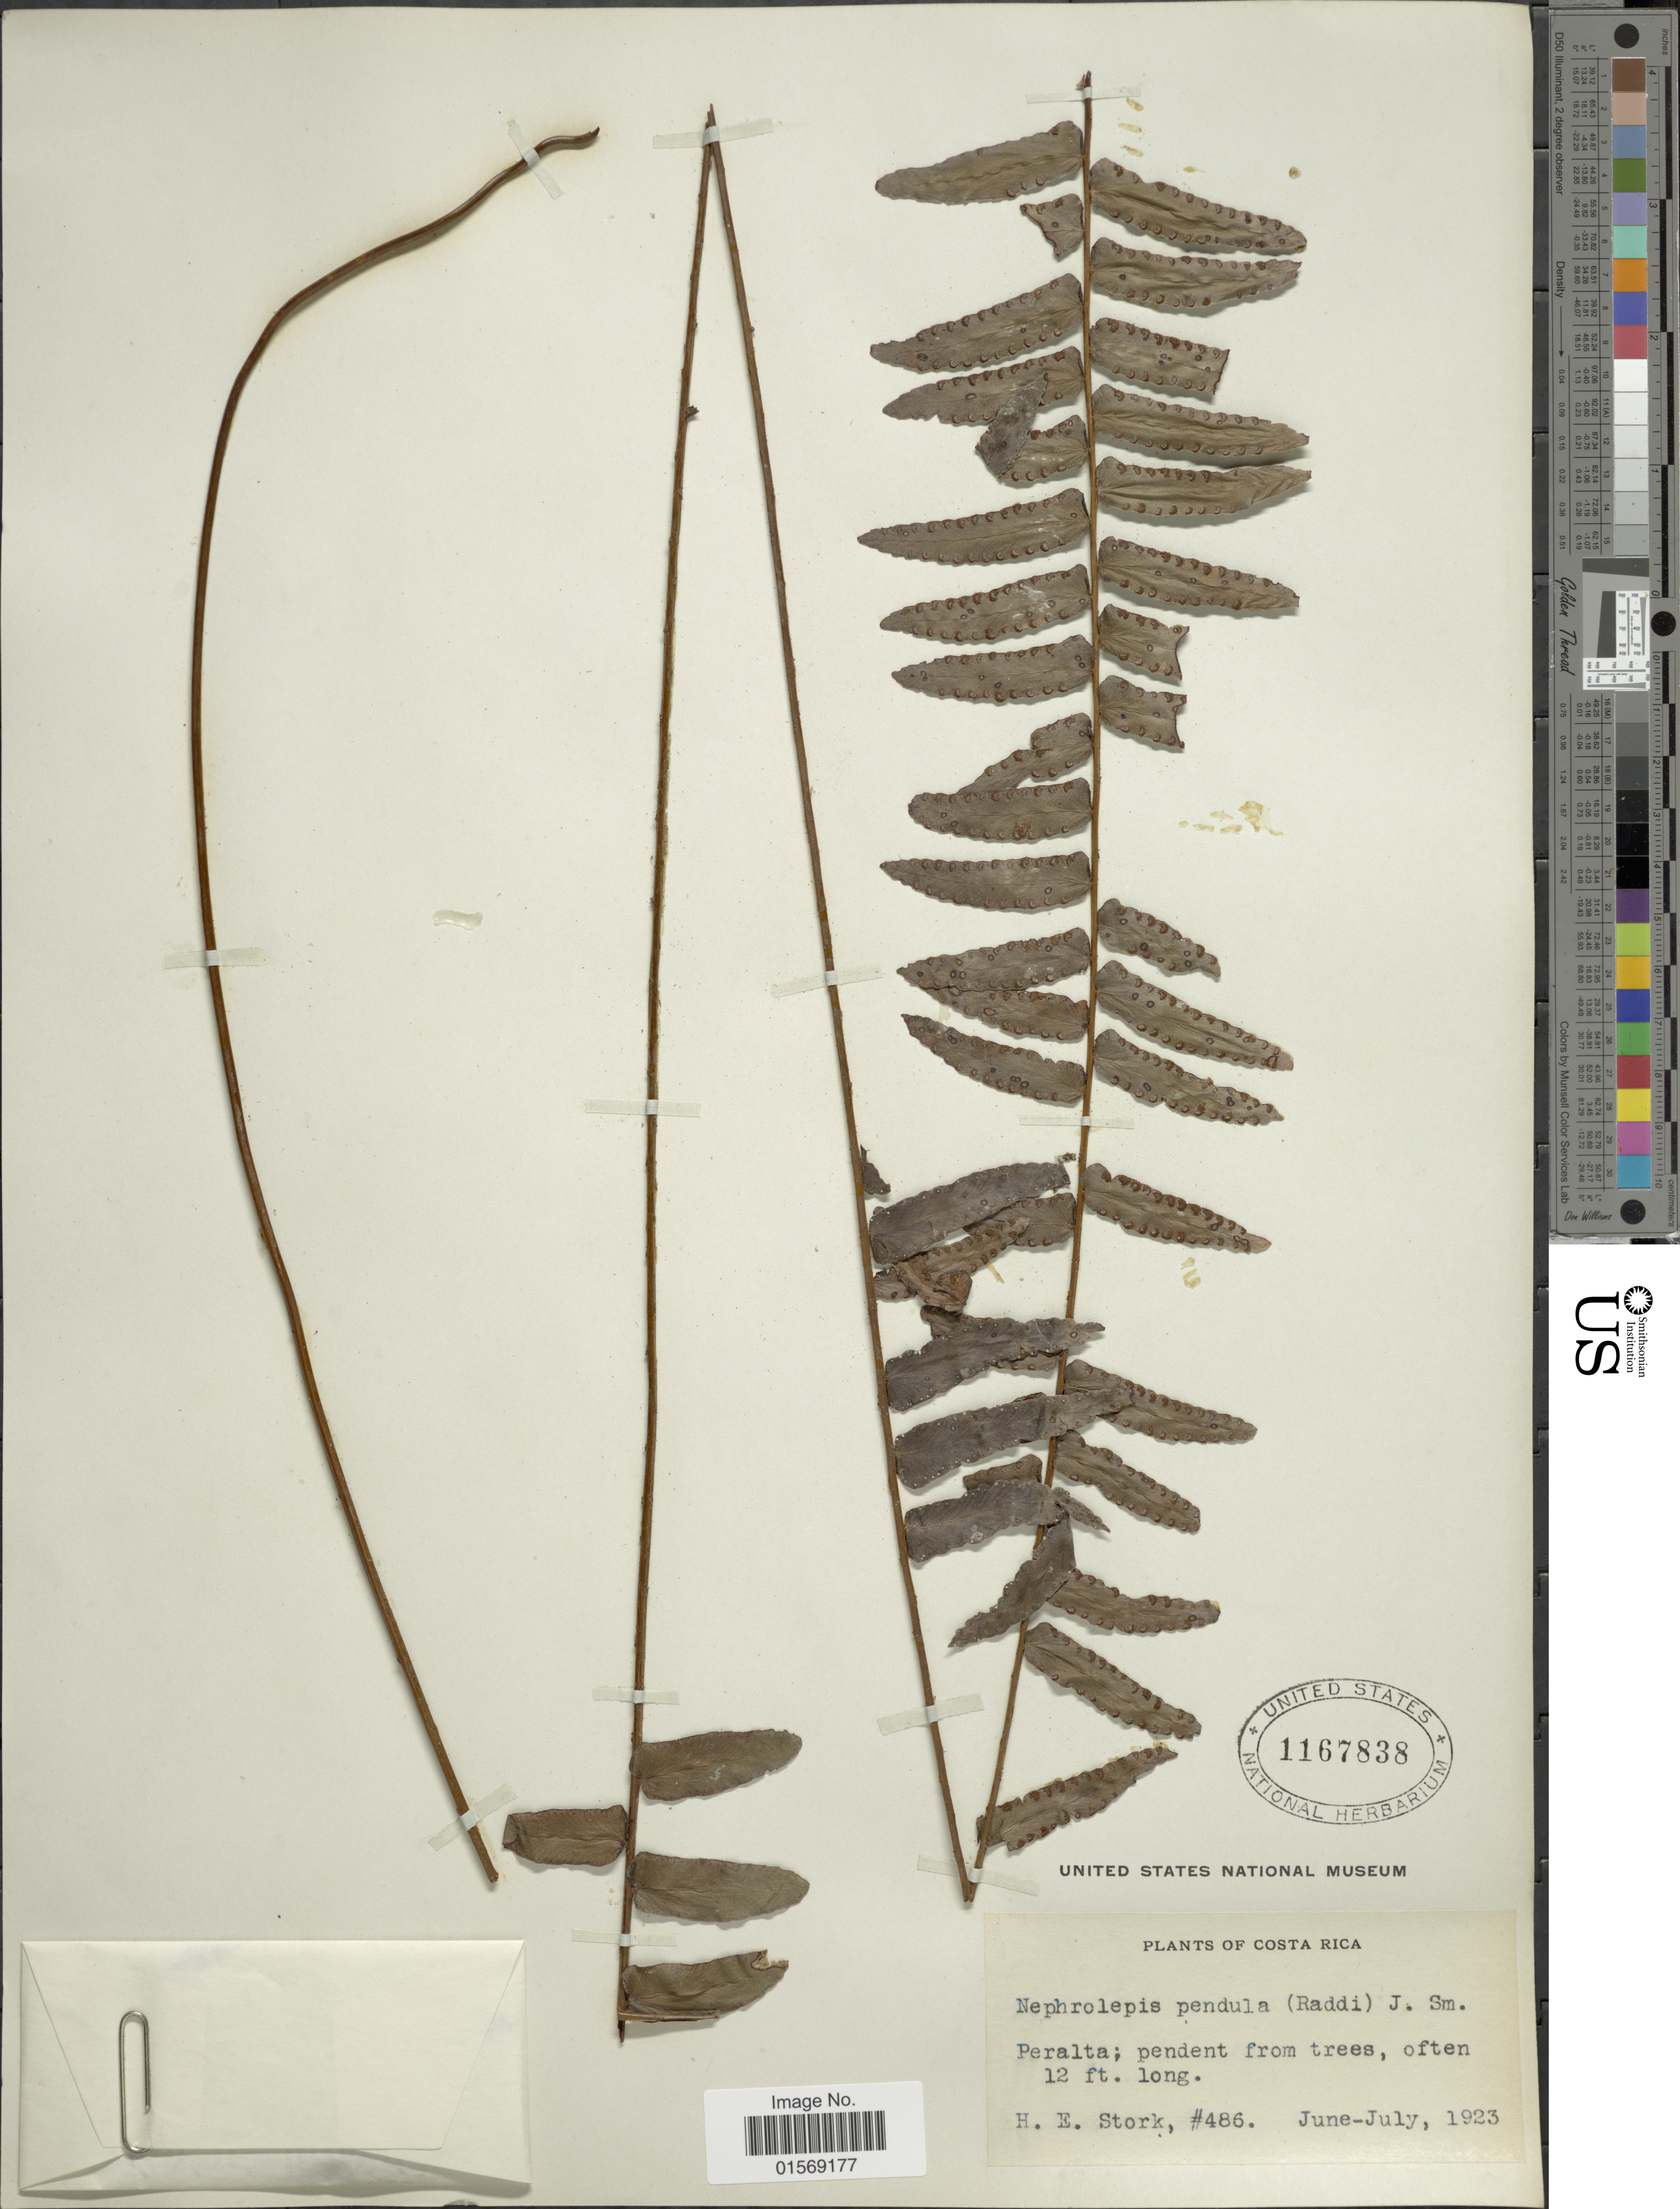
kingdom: Plantae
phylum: Tracheophyta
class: Polypodiopsida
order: Polypodiales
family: Nephrolepidaceae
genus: Nephrolepis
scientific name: Nephrolepis pendula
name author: (Raddi) J. Sm.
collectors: H. E. Stork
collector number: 486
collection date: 1923-06/1923-07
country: Costa Rica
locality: Costa Rica, Peralta.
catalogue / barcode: US 1167838